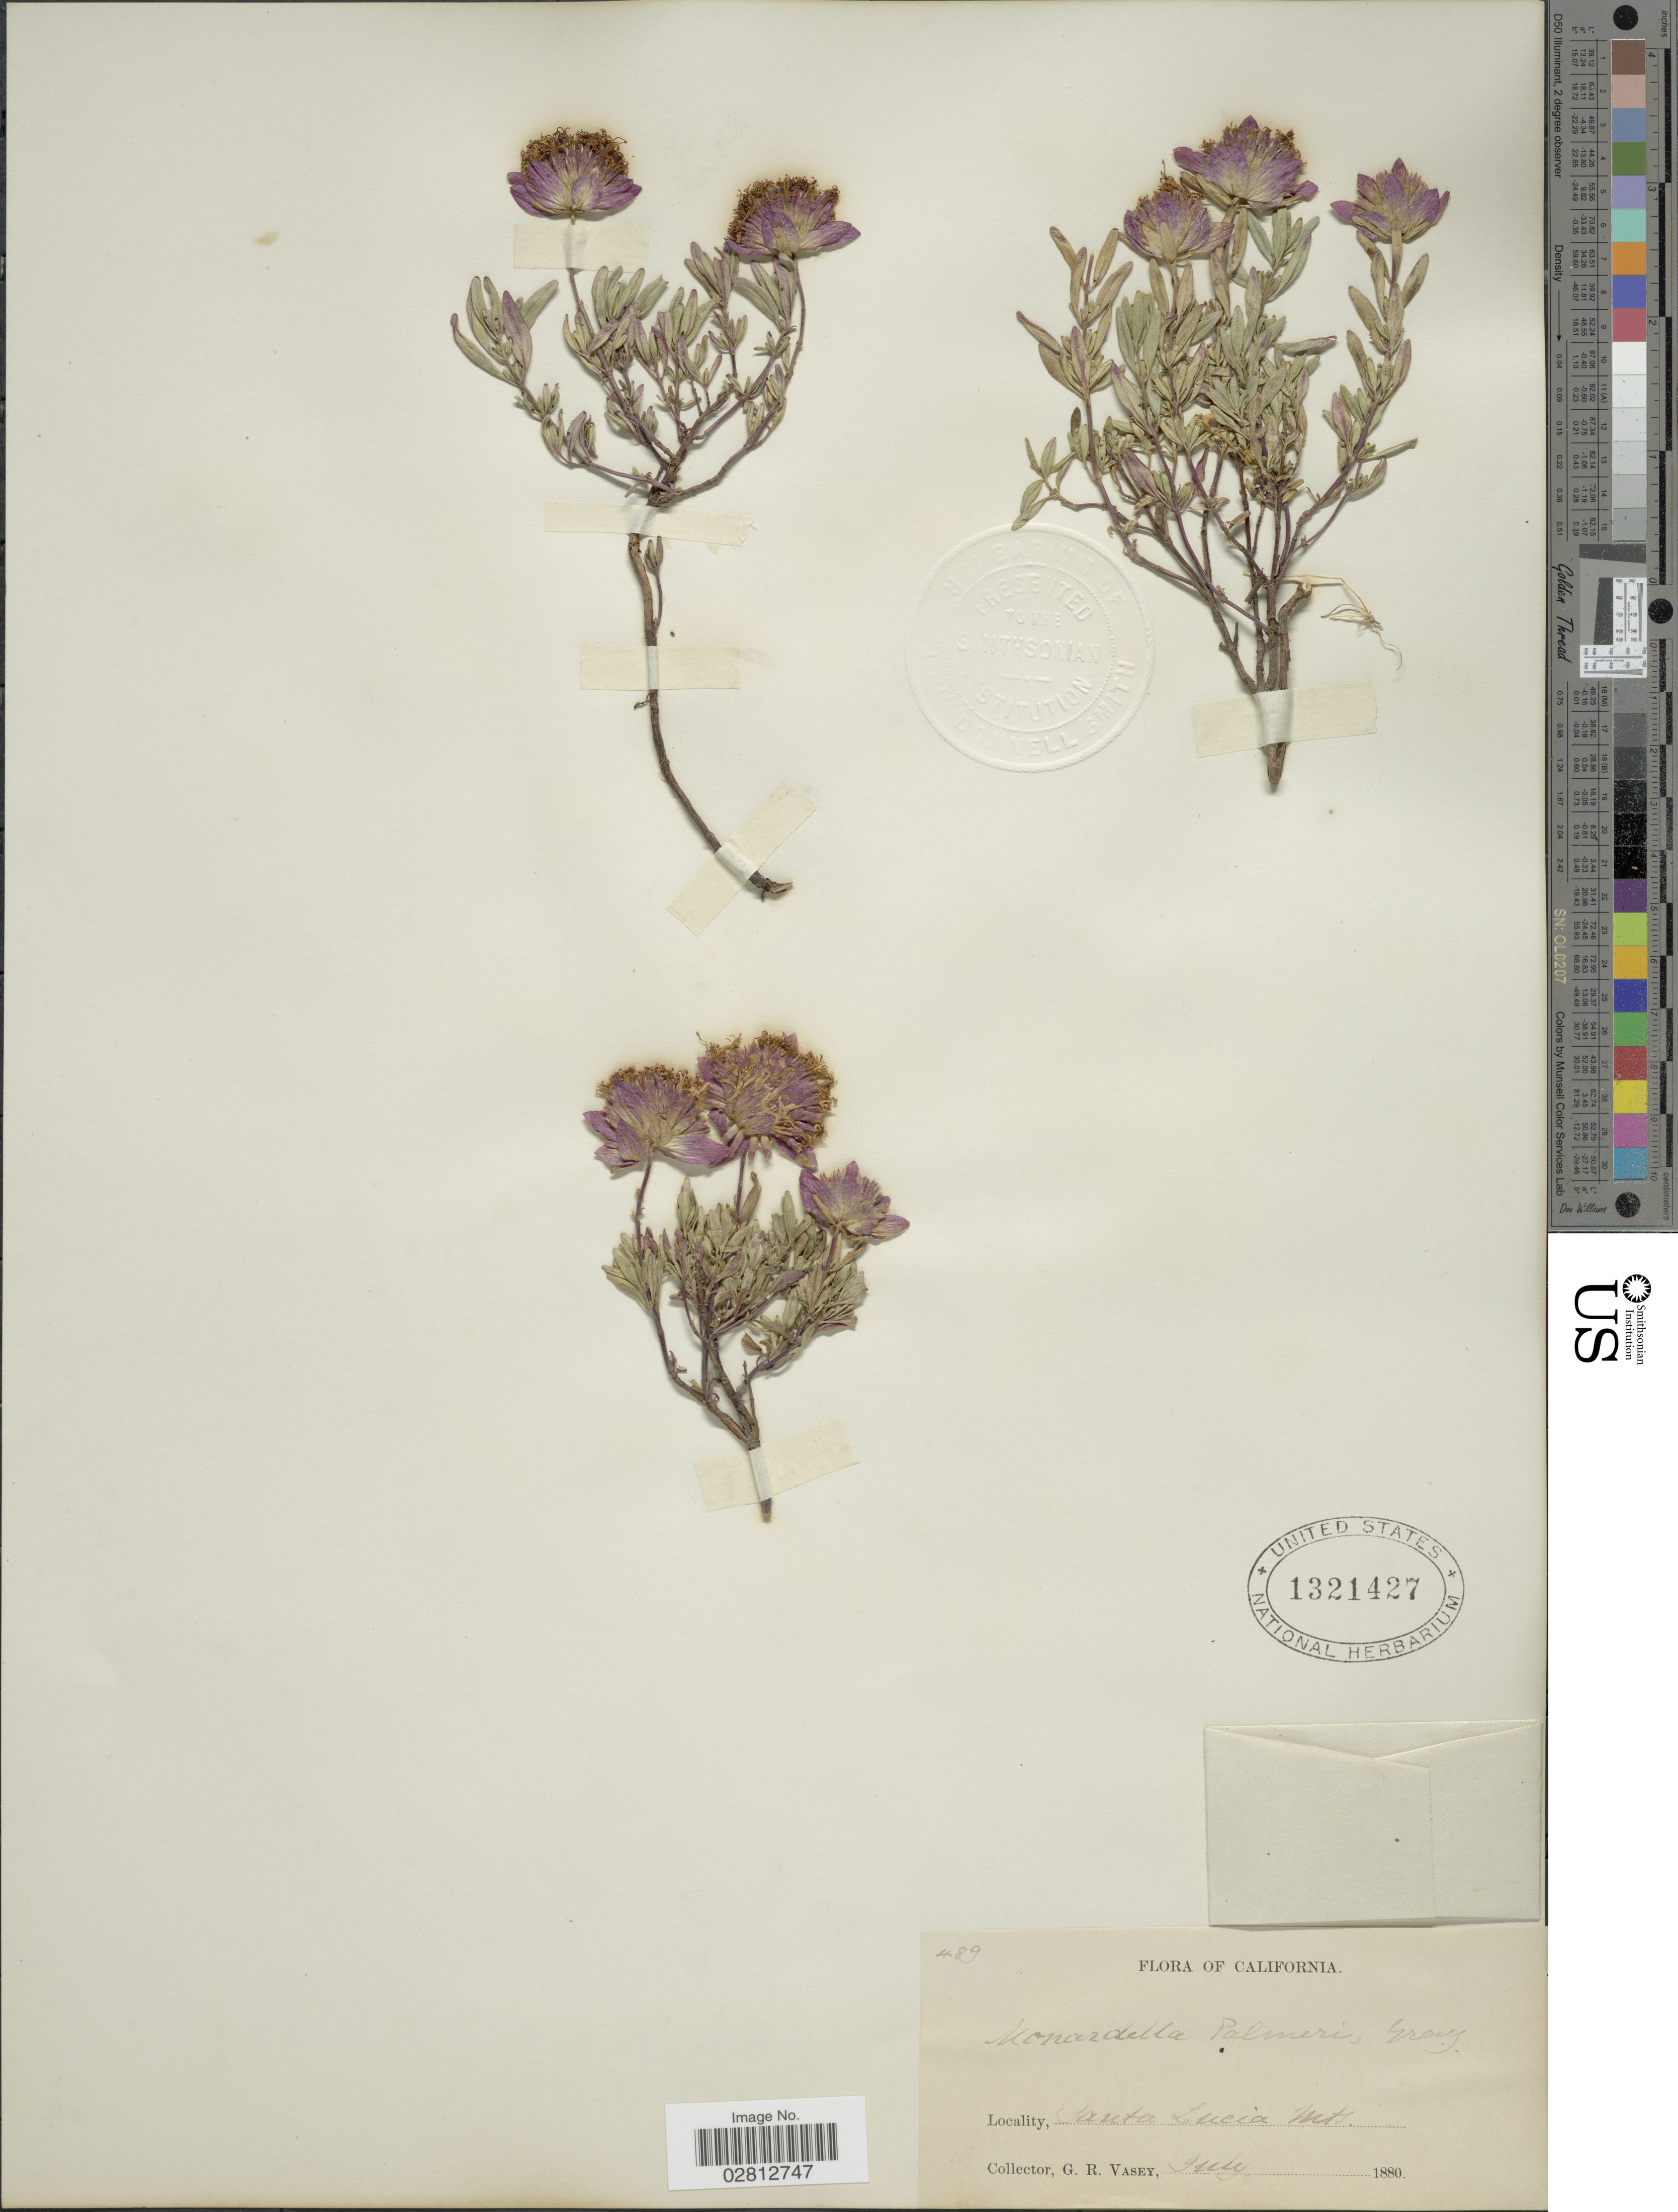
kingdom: Plantae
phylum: Tracheophyta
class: Magnoliopsida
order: Lamiales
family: Lamiaceae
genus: Monardella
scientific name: Monardella palmeri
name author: A. Gray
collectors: G. R. Vasey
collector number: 489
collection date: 1880-07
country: United States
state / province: California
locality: Santa Lucia Mts.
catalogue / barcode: US 1321427